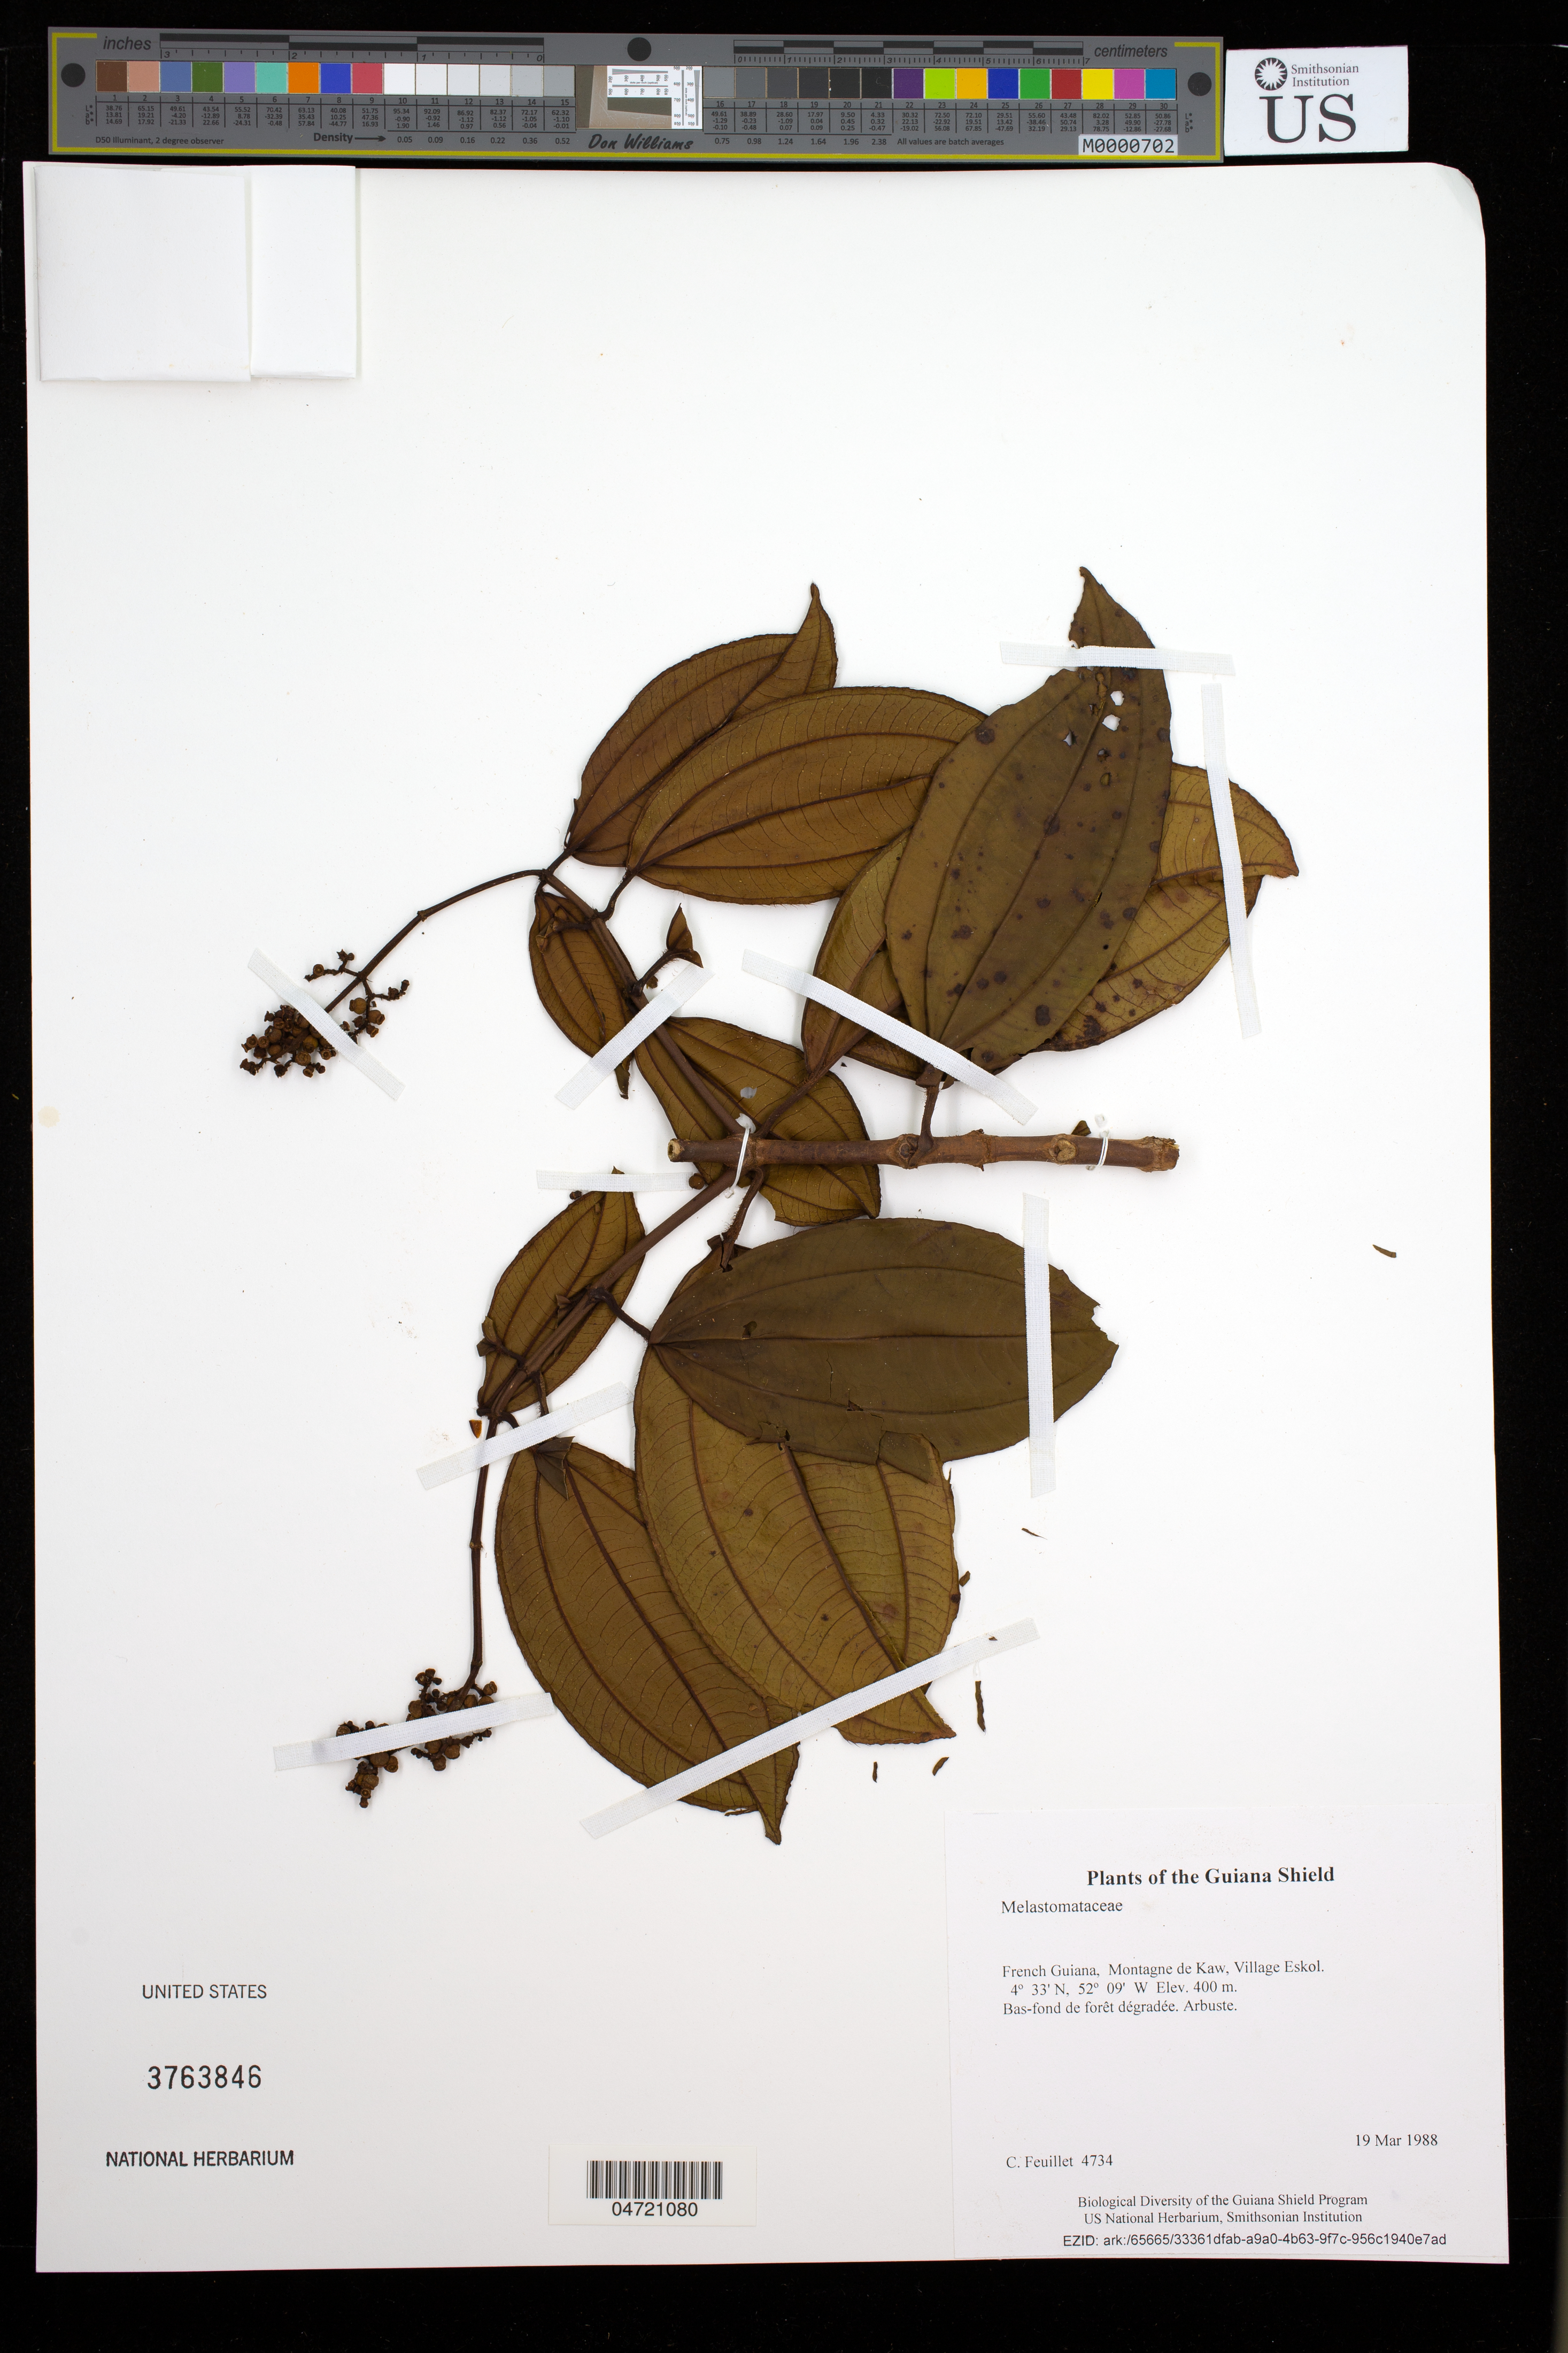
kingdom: Plantae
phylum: Tracheophyta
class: Magnoliopsida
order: Myrtales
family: Melastomataceae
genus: Miconia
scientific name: Miconia ciliata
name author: (Rich.) DC.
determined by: Michelangeli, F. A.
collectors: C. Feuillet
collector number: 4734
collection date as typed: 19 Mar 1988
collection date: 1988-03-19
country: French Guiana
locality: Montagne de Kaw, Village Eskol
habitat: Bas-fond de forêt dégradée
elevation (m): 400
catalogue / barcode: US 3763846